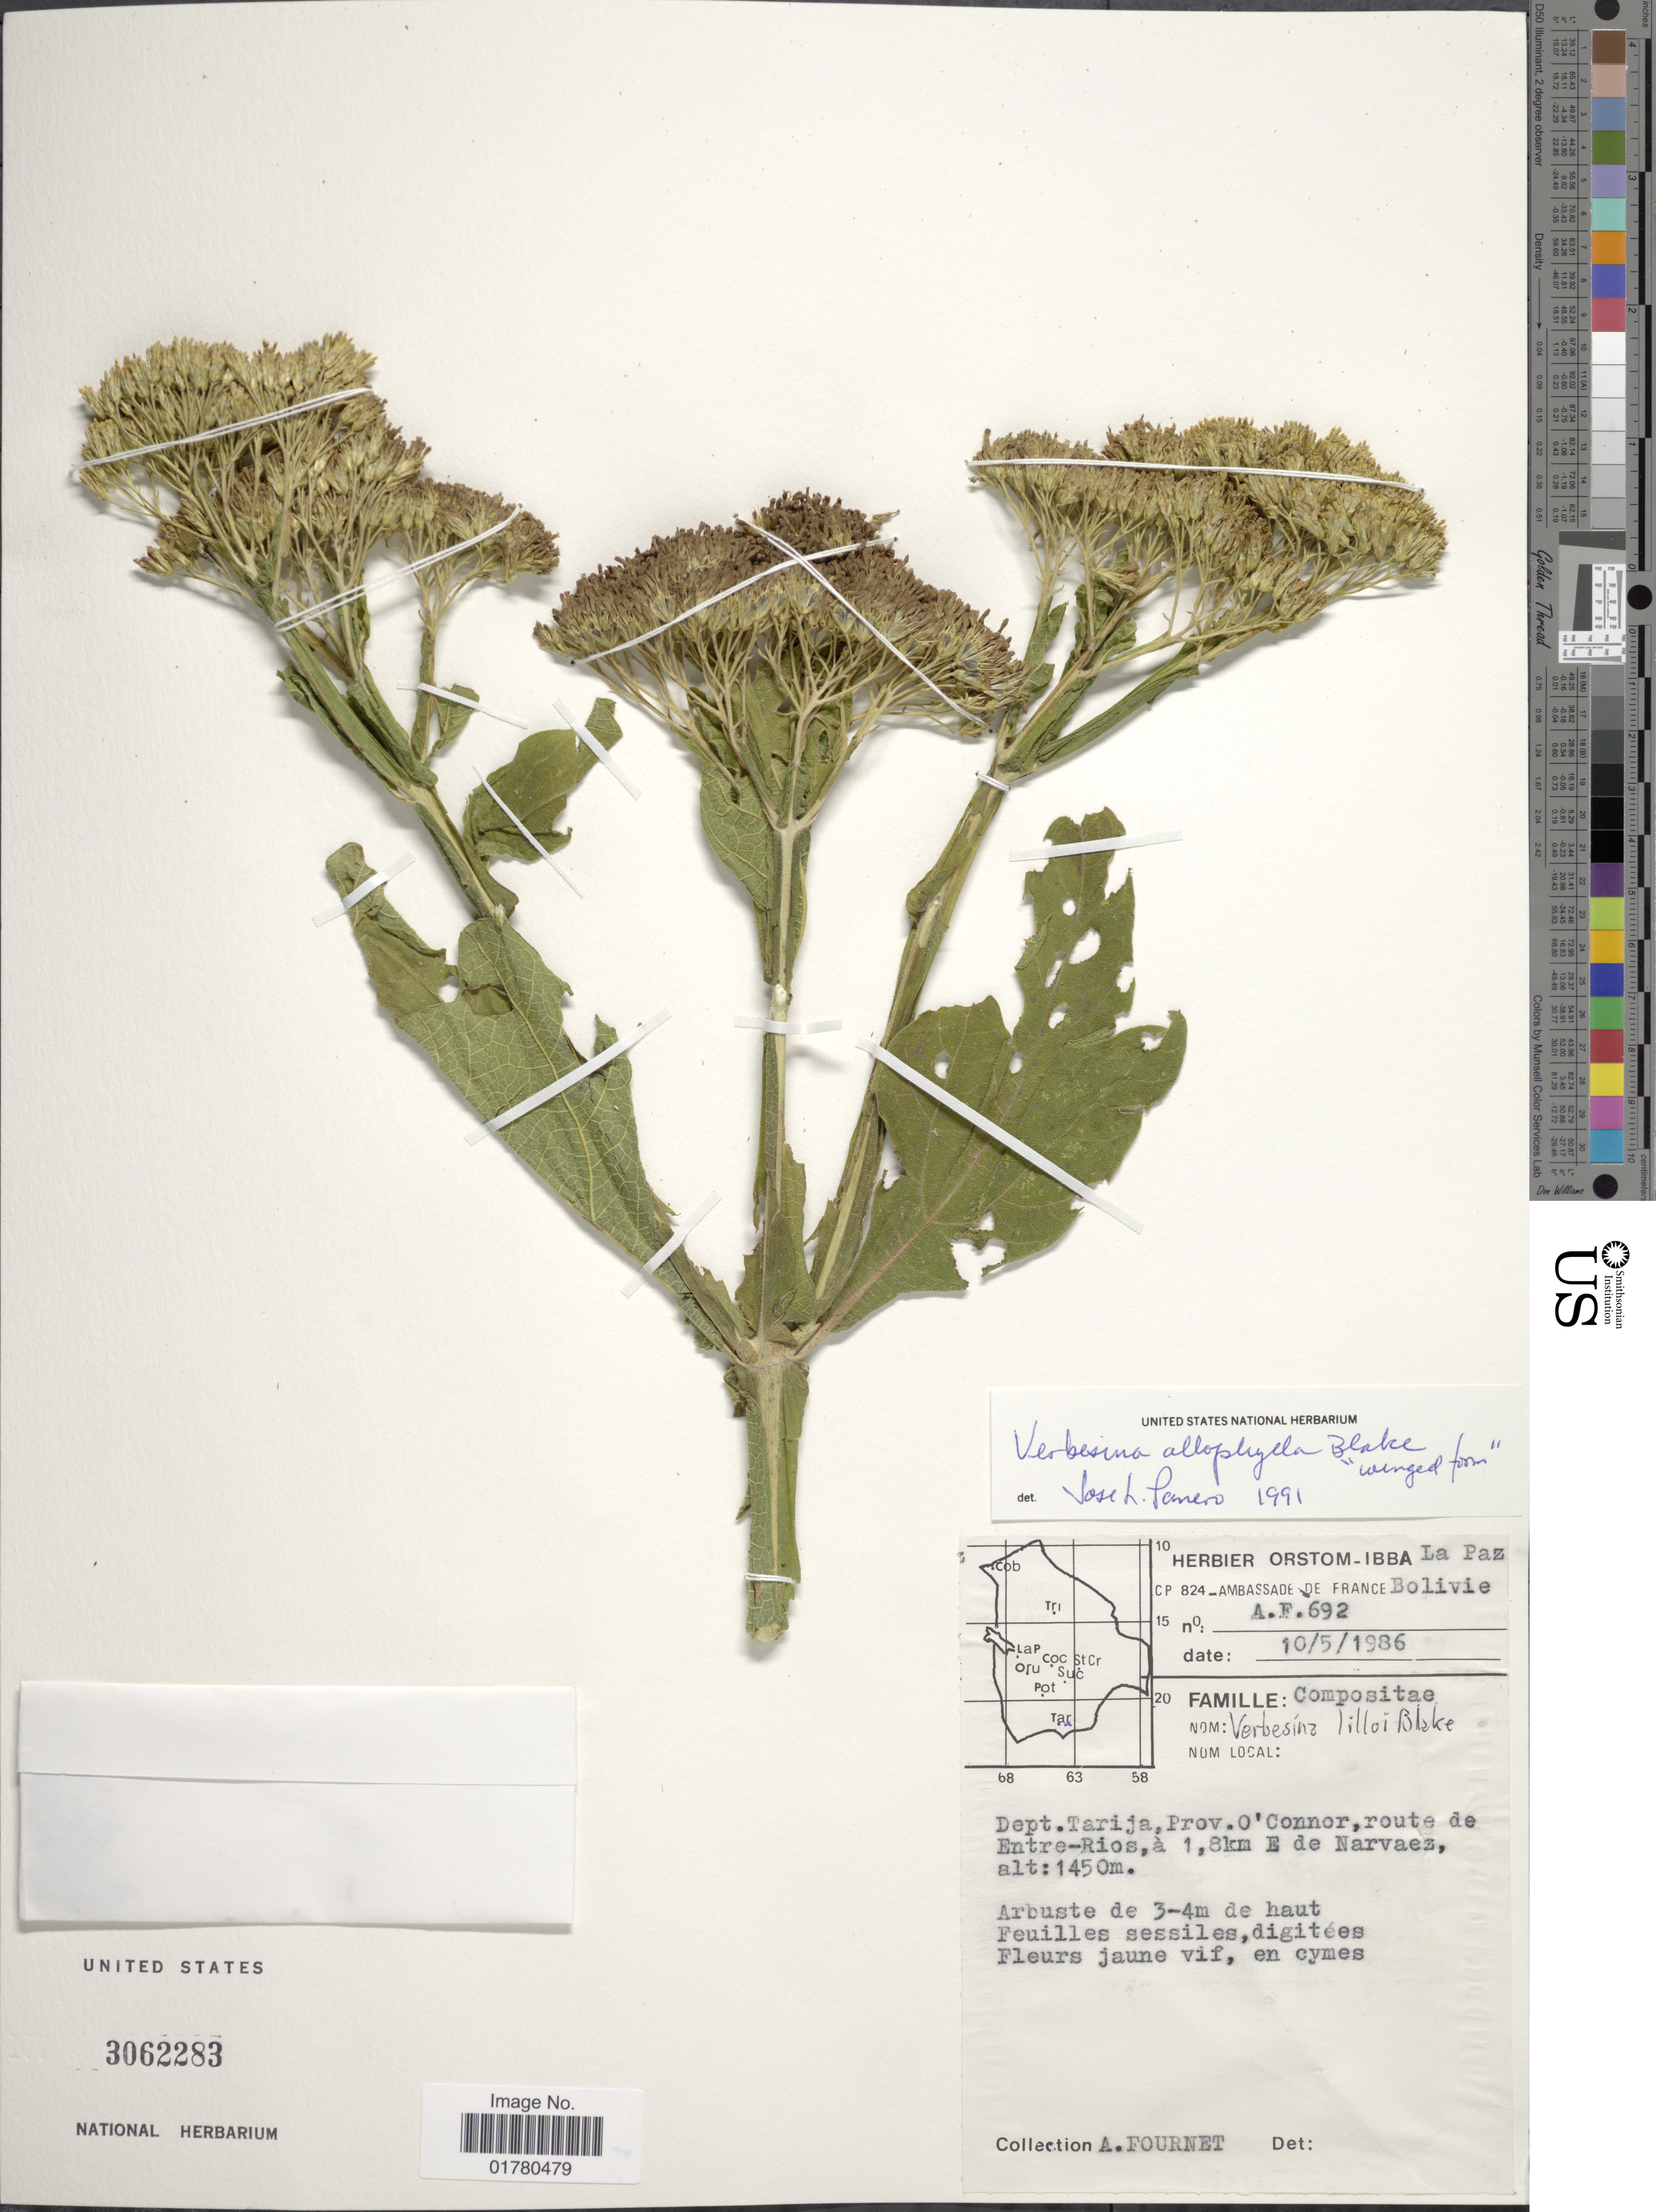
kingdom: Plantae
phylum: Tracheophyta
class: Magnoliopsida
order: Asterales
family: Asteraceae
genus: Verbesina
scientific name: Verbesina allophylla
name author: Blake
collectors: A. Fournet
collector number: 692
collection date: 1986-05-10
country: Bolivia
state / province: Tarija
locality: La Paz, Dept Tarija, Prov. O'Connor, route de Entre-Rios, á 1,8km E de Narvaez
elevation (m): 1450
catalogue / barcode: US 3062283